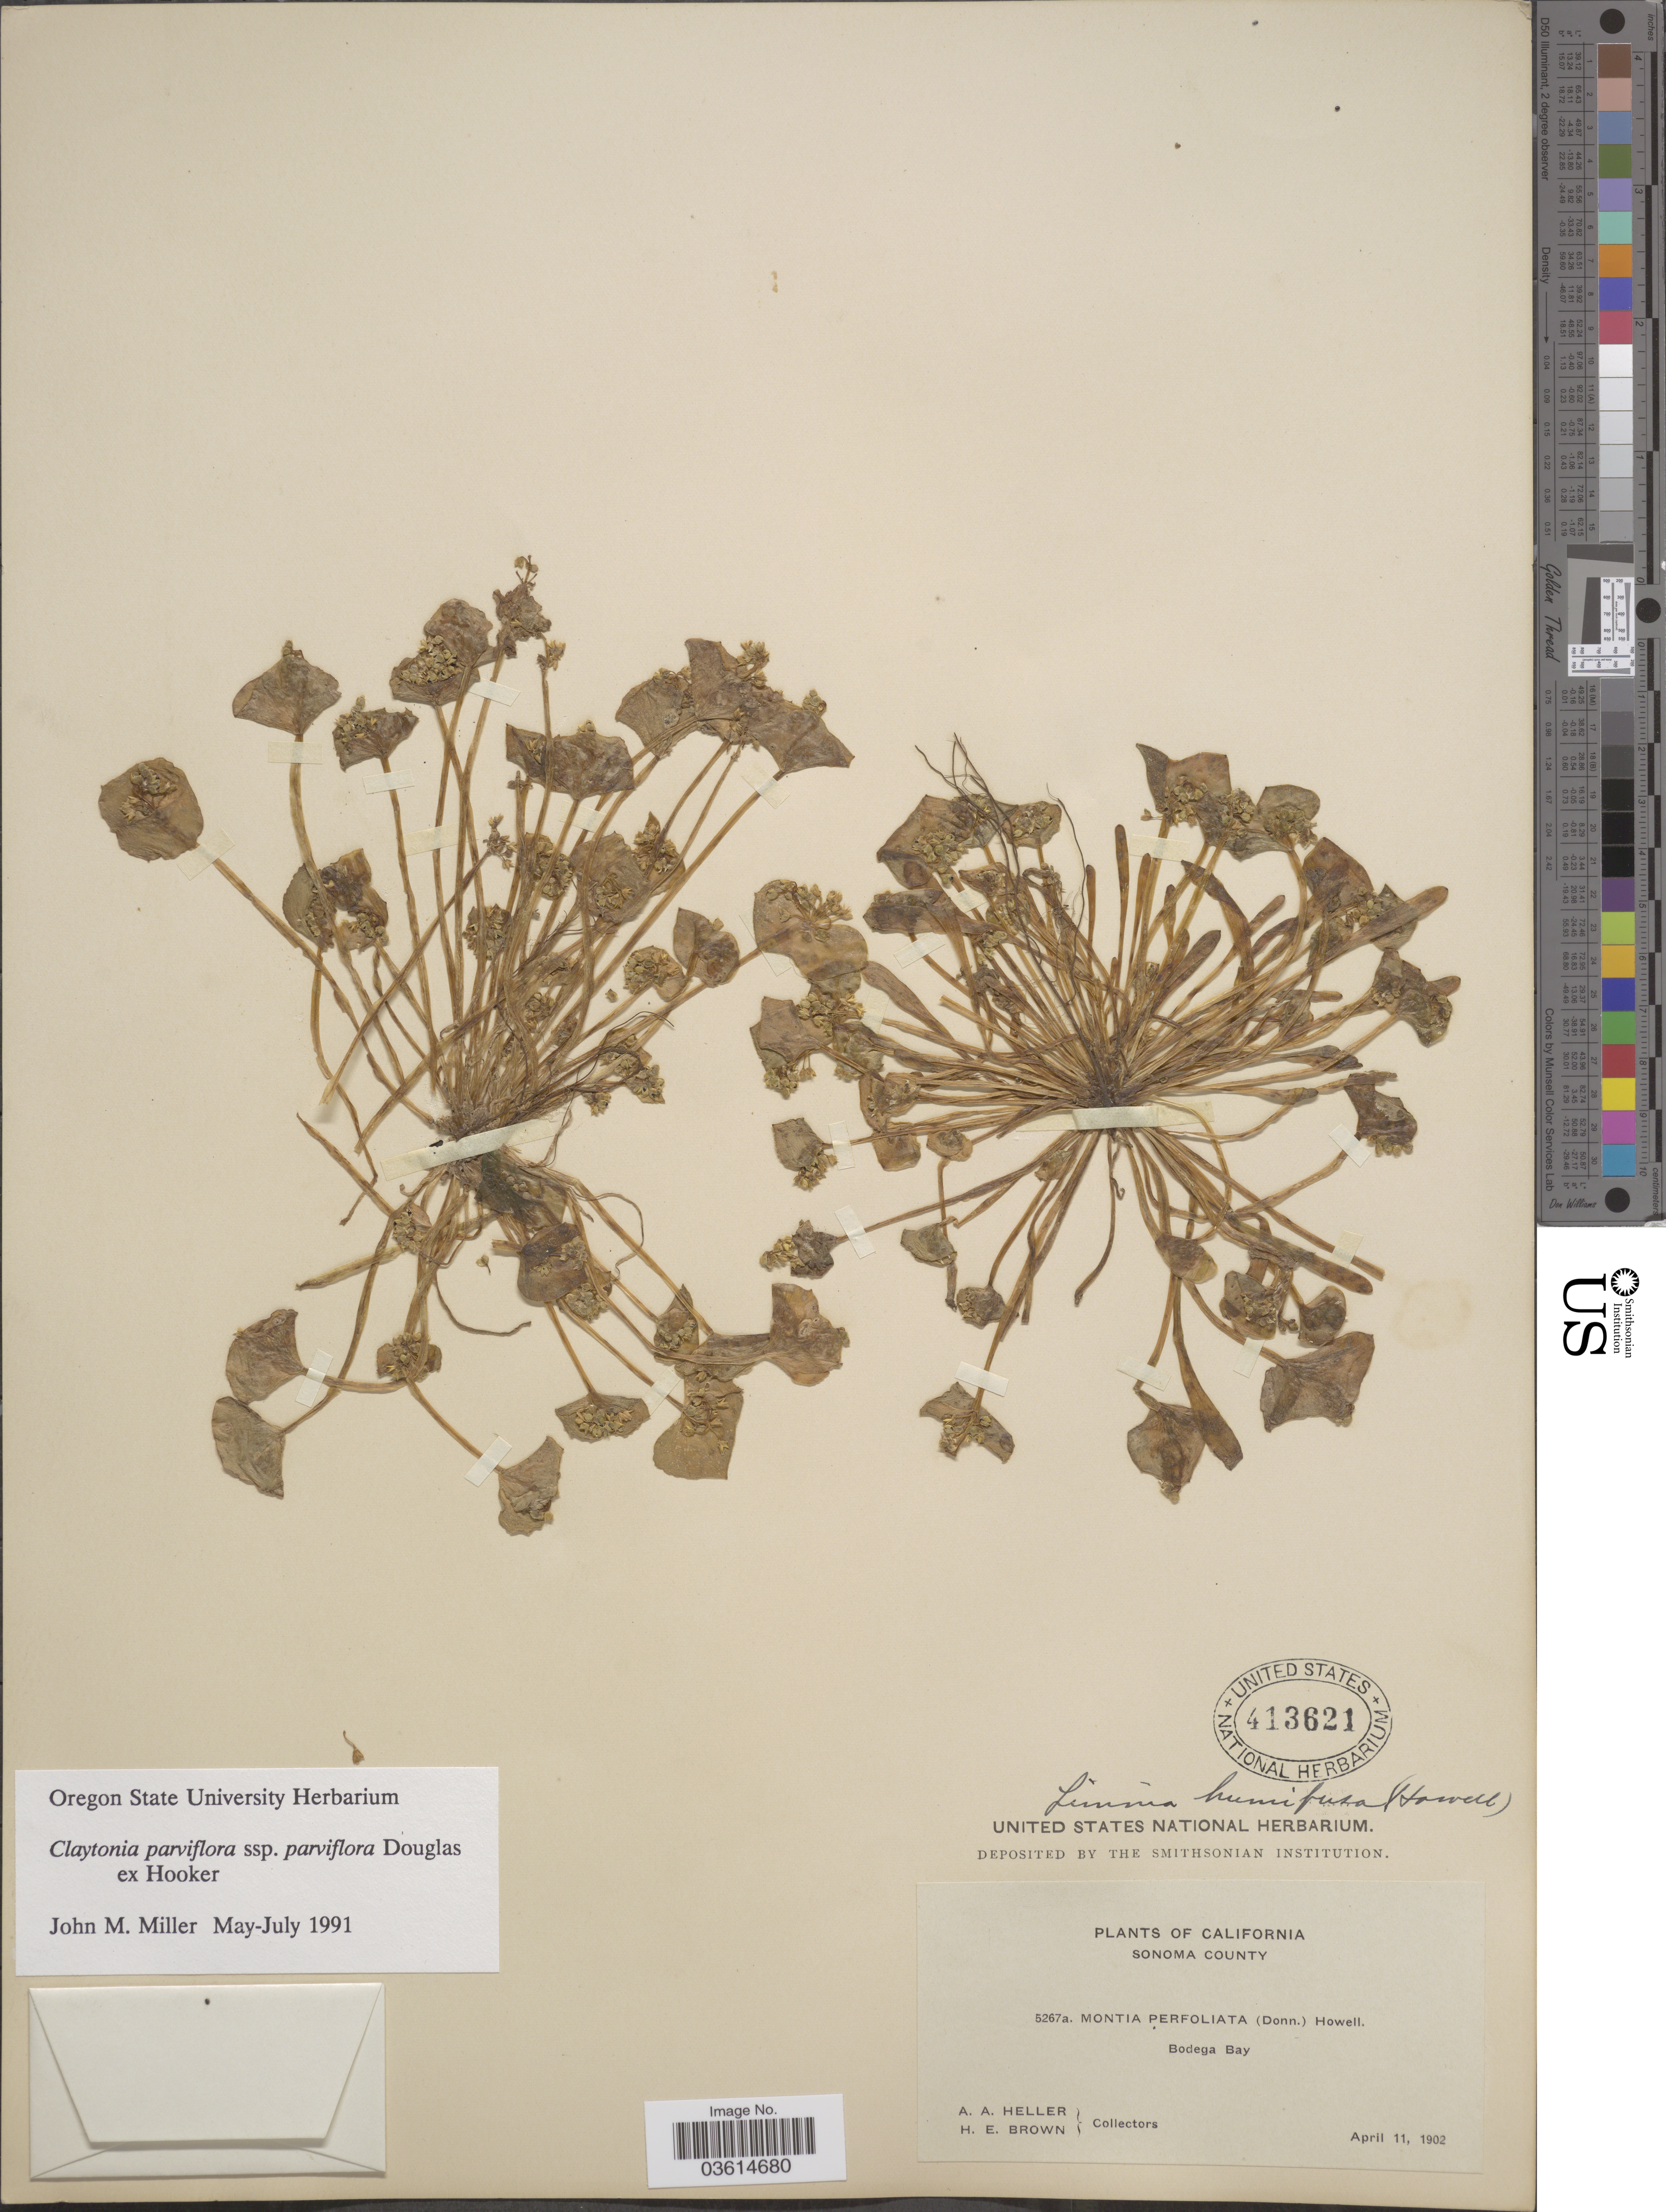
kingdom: Plantae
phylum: Tracheophyta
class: Magnoliopsida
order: Caryophyllales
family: Montiaceae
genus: Claytonia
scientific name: Claytonia parviflora subsp. parviflora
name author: Douglas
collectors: A. A. Heller & H. E. Brown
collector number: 5267a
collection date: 1902-04-11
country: United States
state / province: California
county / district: Sonoma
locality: Sonoma County. Bodega Bay.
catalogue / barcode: US 413621